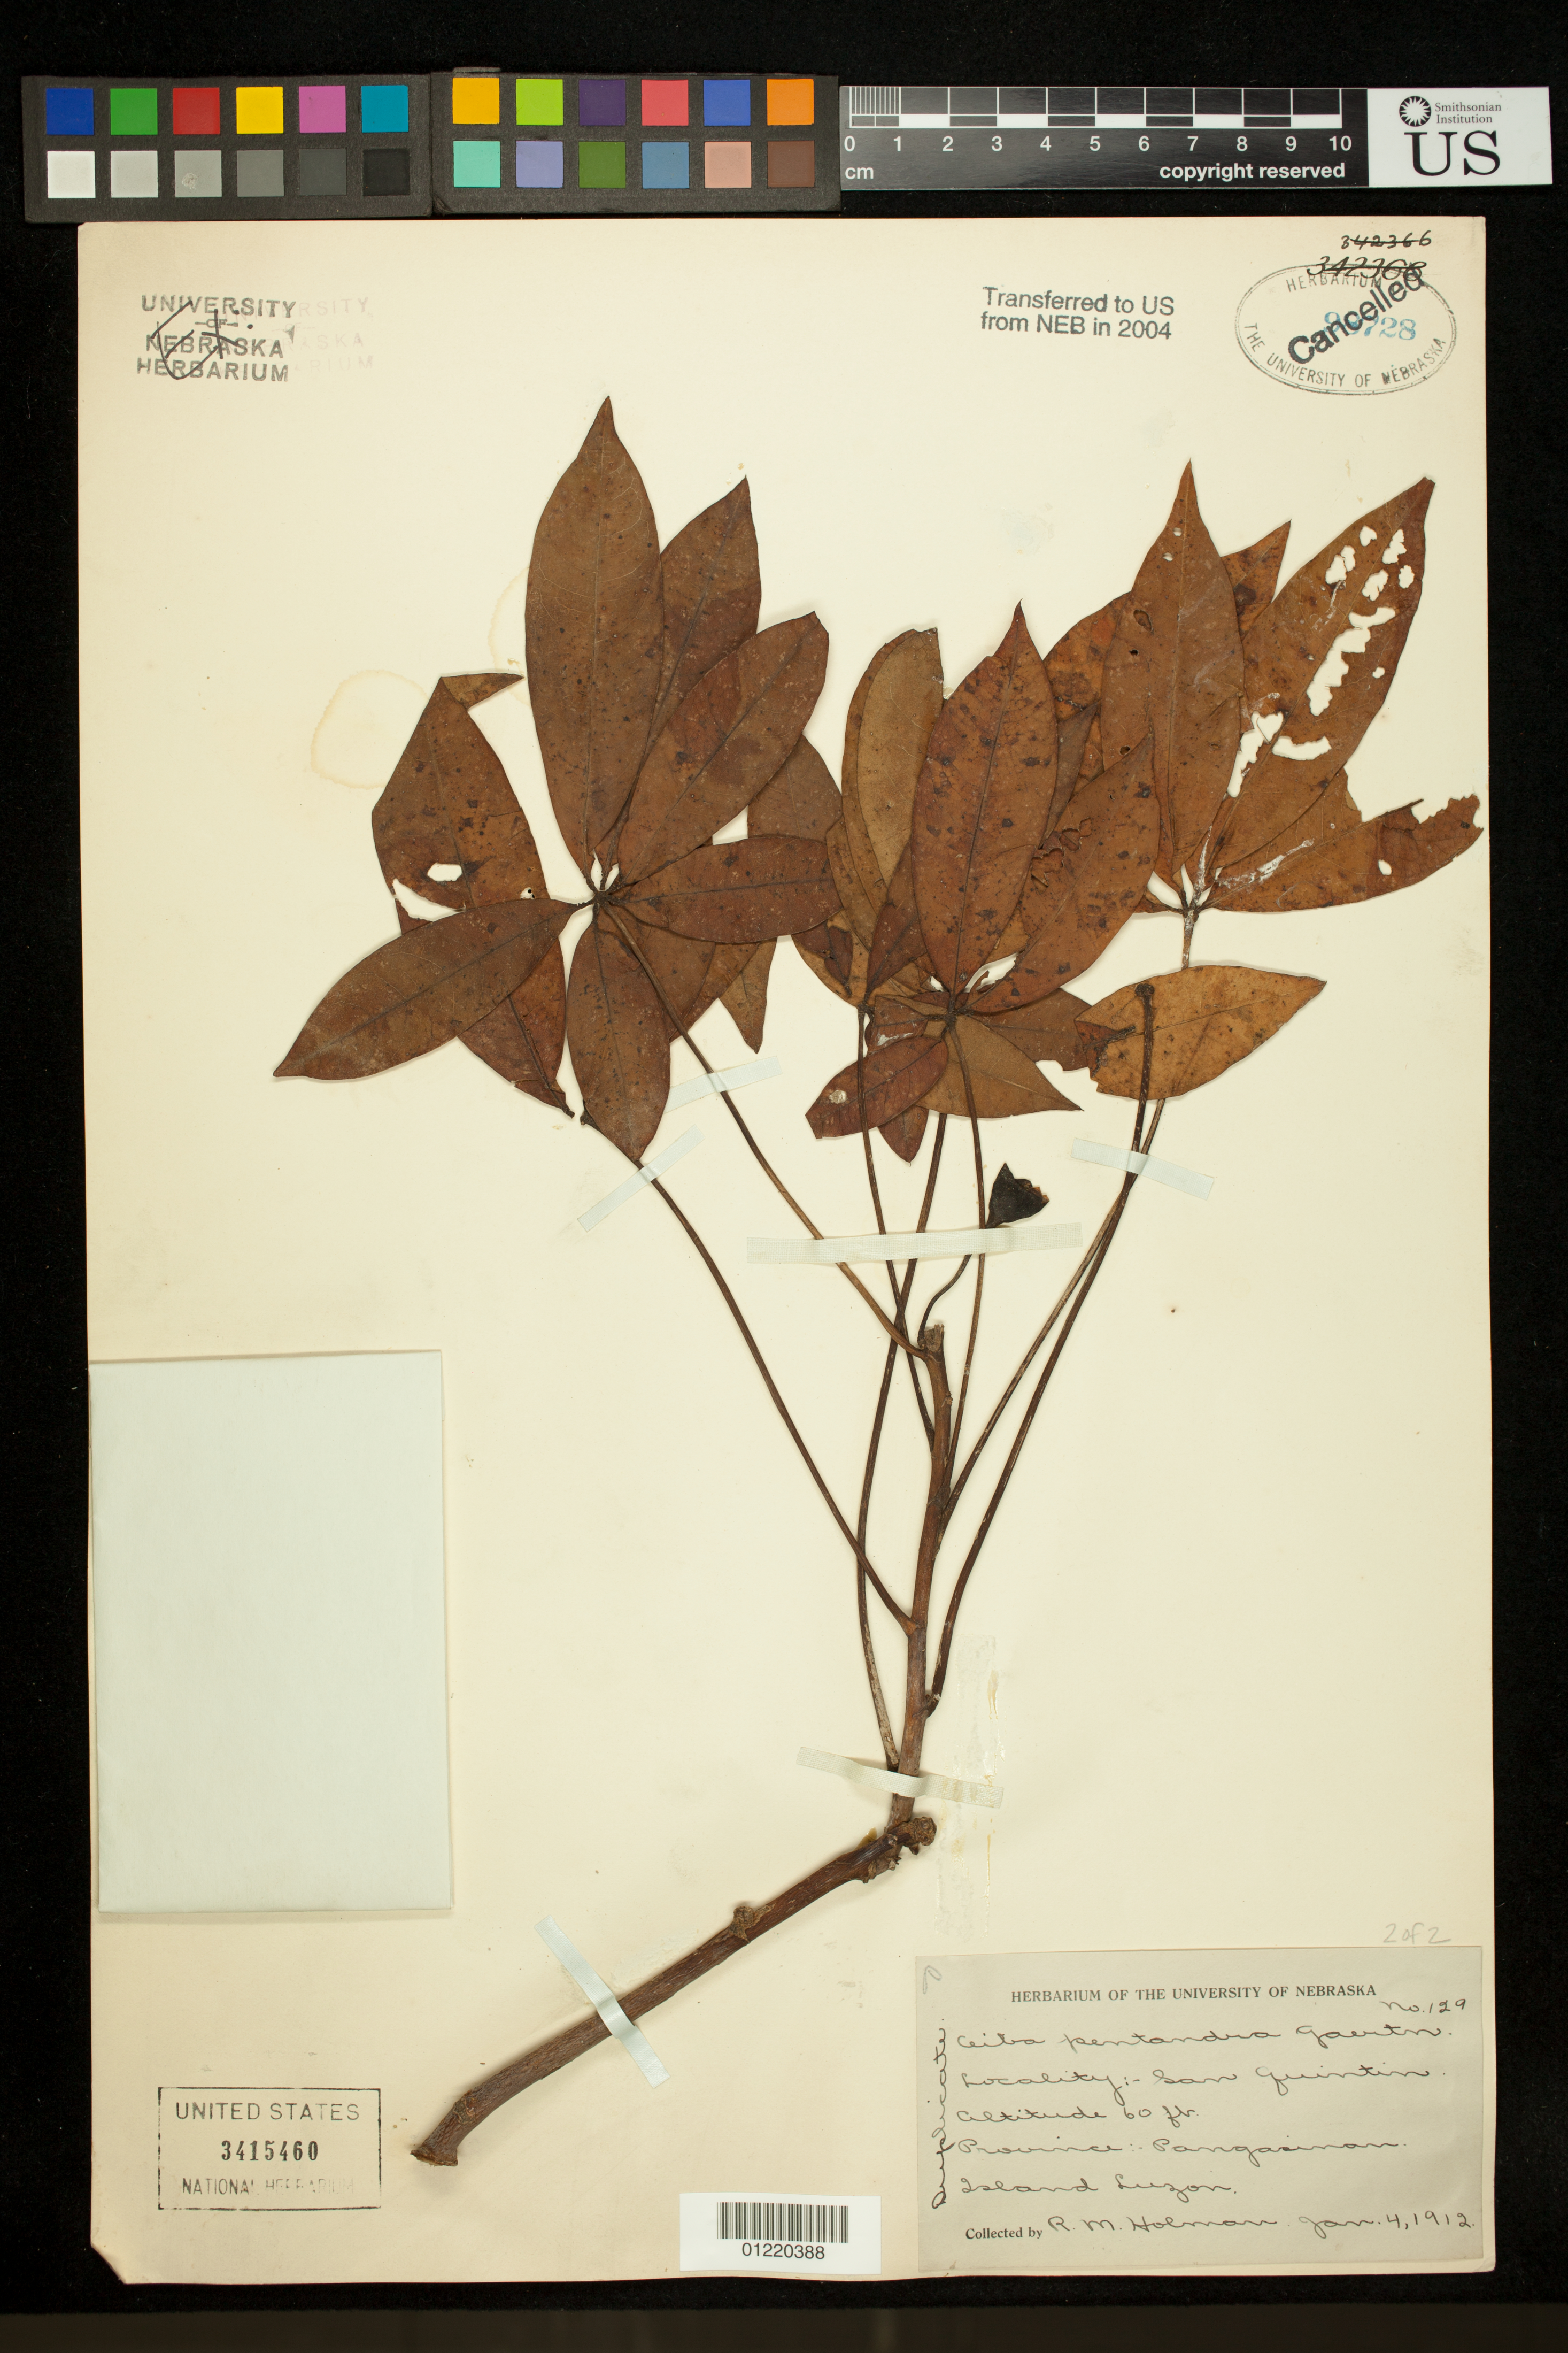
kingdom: Plantae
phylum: Tracheophyta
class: Magnoliopsida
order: Malvales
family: Malvaceae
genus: Ceiba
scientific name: Ceiba pentandra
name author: (L.) Gaertn.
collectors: R. Holman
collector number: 129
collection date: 1912-01-04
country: Philippines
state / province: Ilocos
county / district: Pangasinan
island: Luzon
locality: Province Pangasinan, Island Luzon. San Quintin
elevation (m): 18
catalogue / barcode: US 3415460